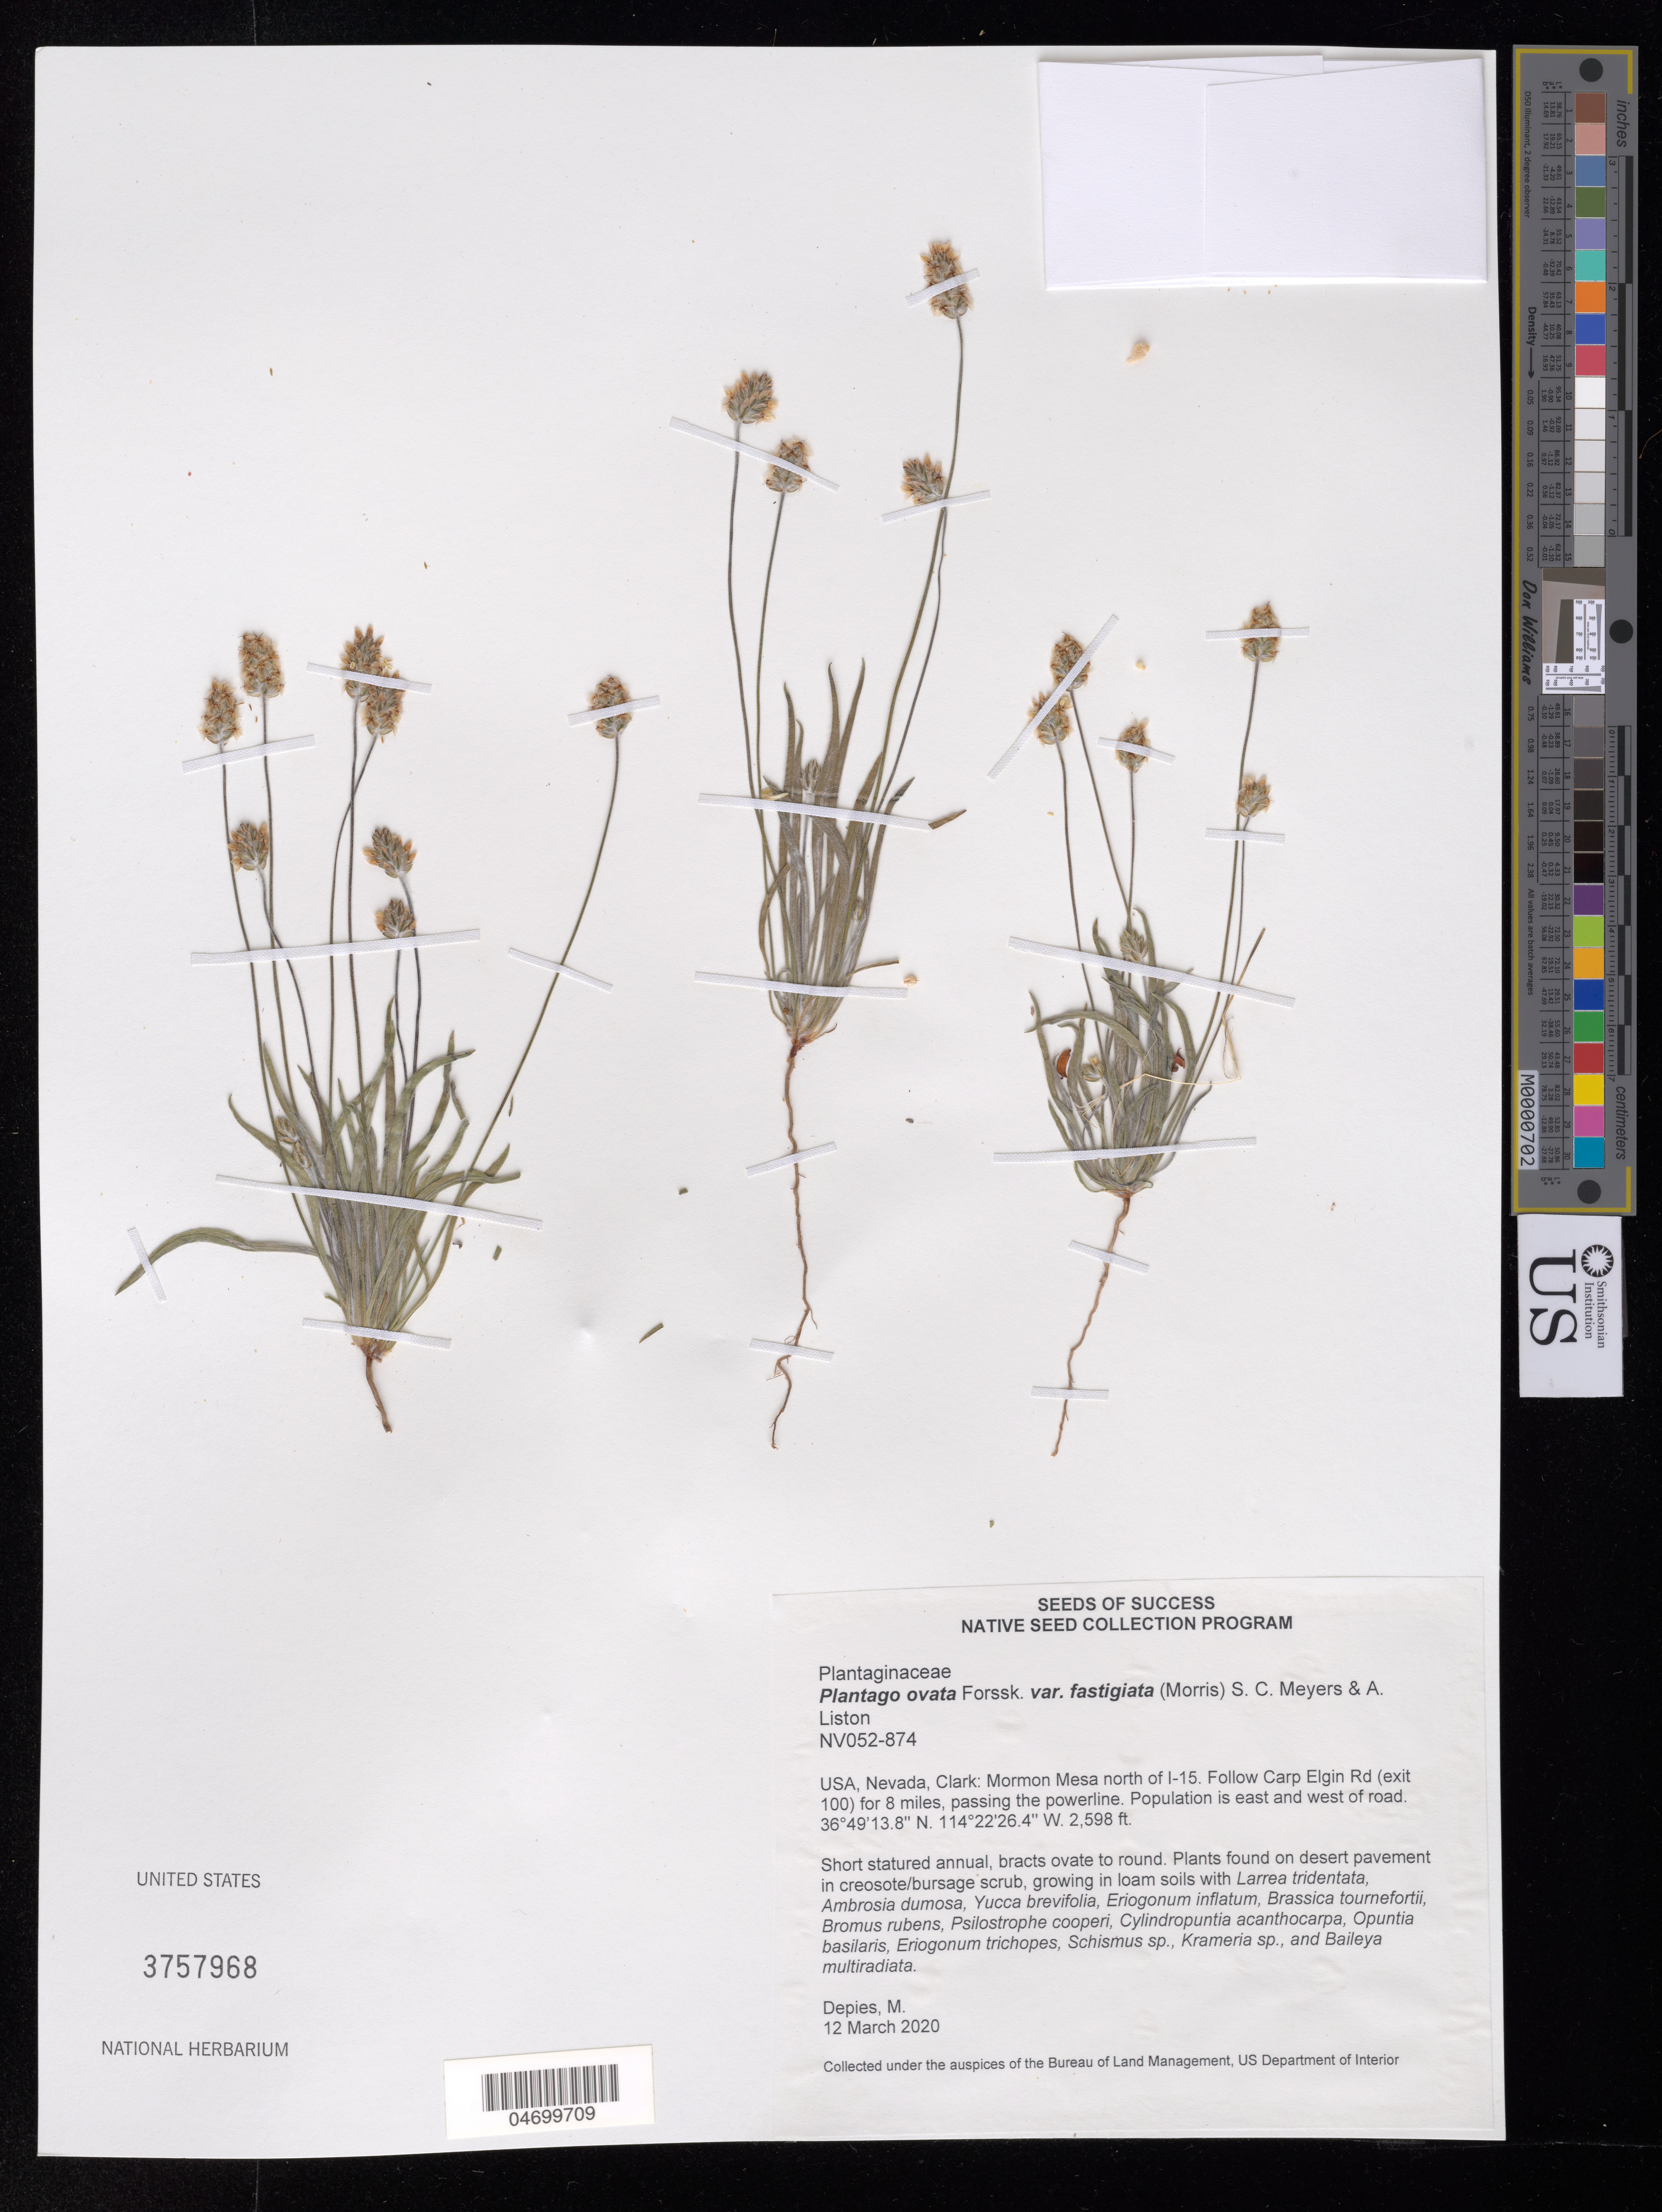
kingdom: Plantae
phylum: Tracheophyta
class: Magnoliopsida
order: Lamiales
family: Plantaginaceae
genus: Plantago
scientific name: Plantago ovata var. fastigiata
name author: (E. Morris) Meyers & Liston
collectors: M. Depies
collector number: NV052-874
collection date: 2020-03-12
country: United States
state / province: Nevada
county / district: Clark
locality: Mormon Mesa N of I-15.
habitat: Desert pavement in creosote/bursage scrub. Loam soils. With Larrea tridentata, Ambrosia dumosa, Yucca brevifolia, etc.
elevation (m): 792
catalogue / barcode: US 3757968